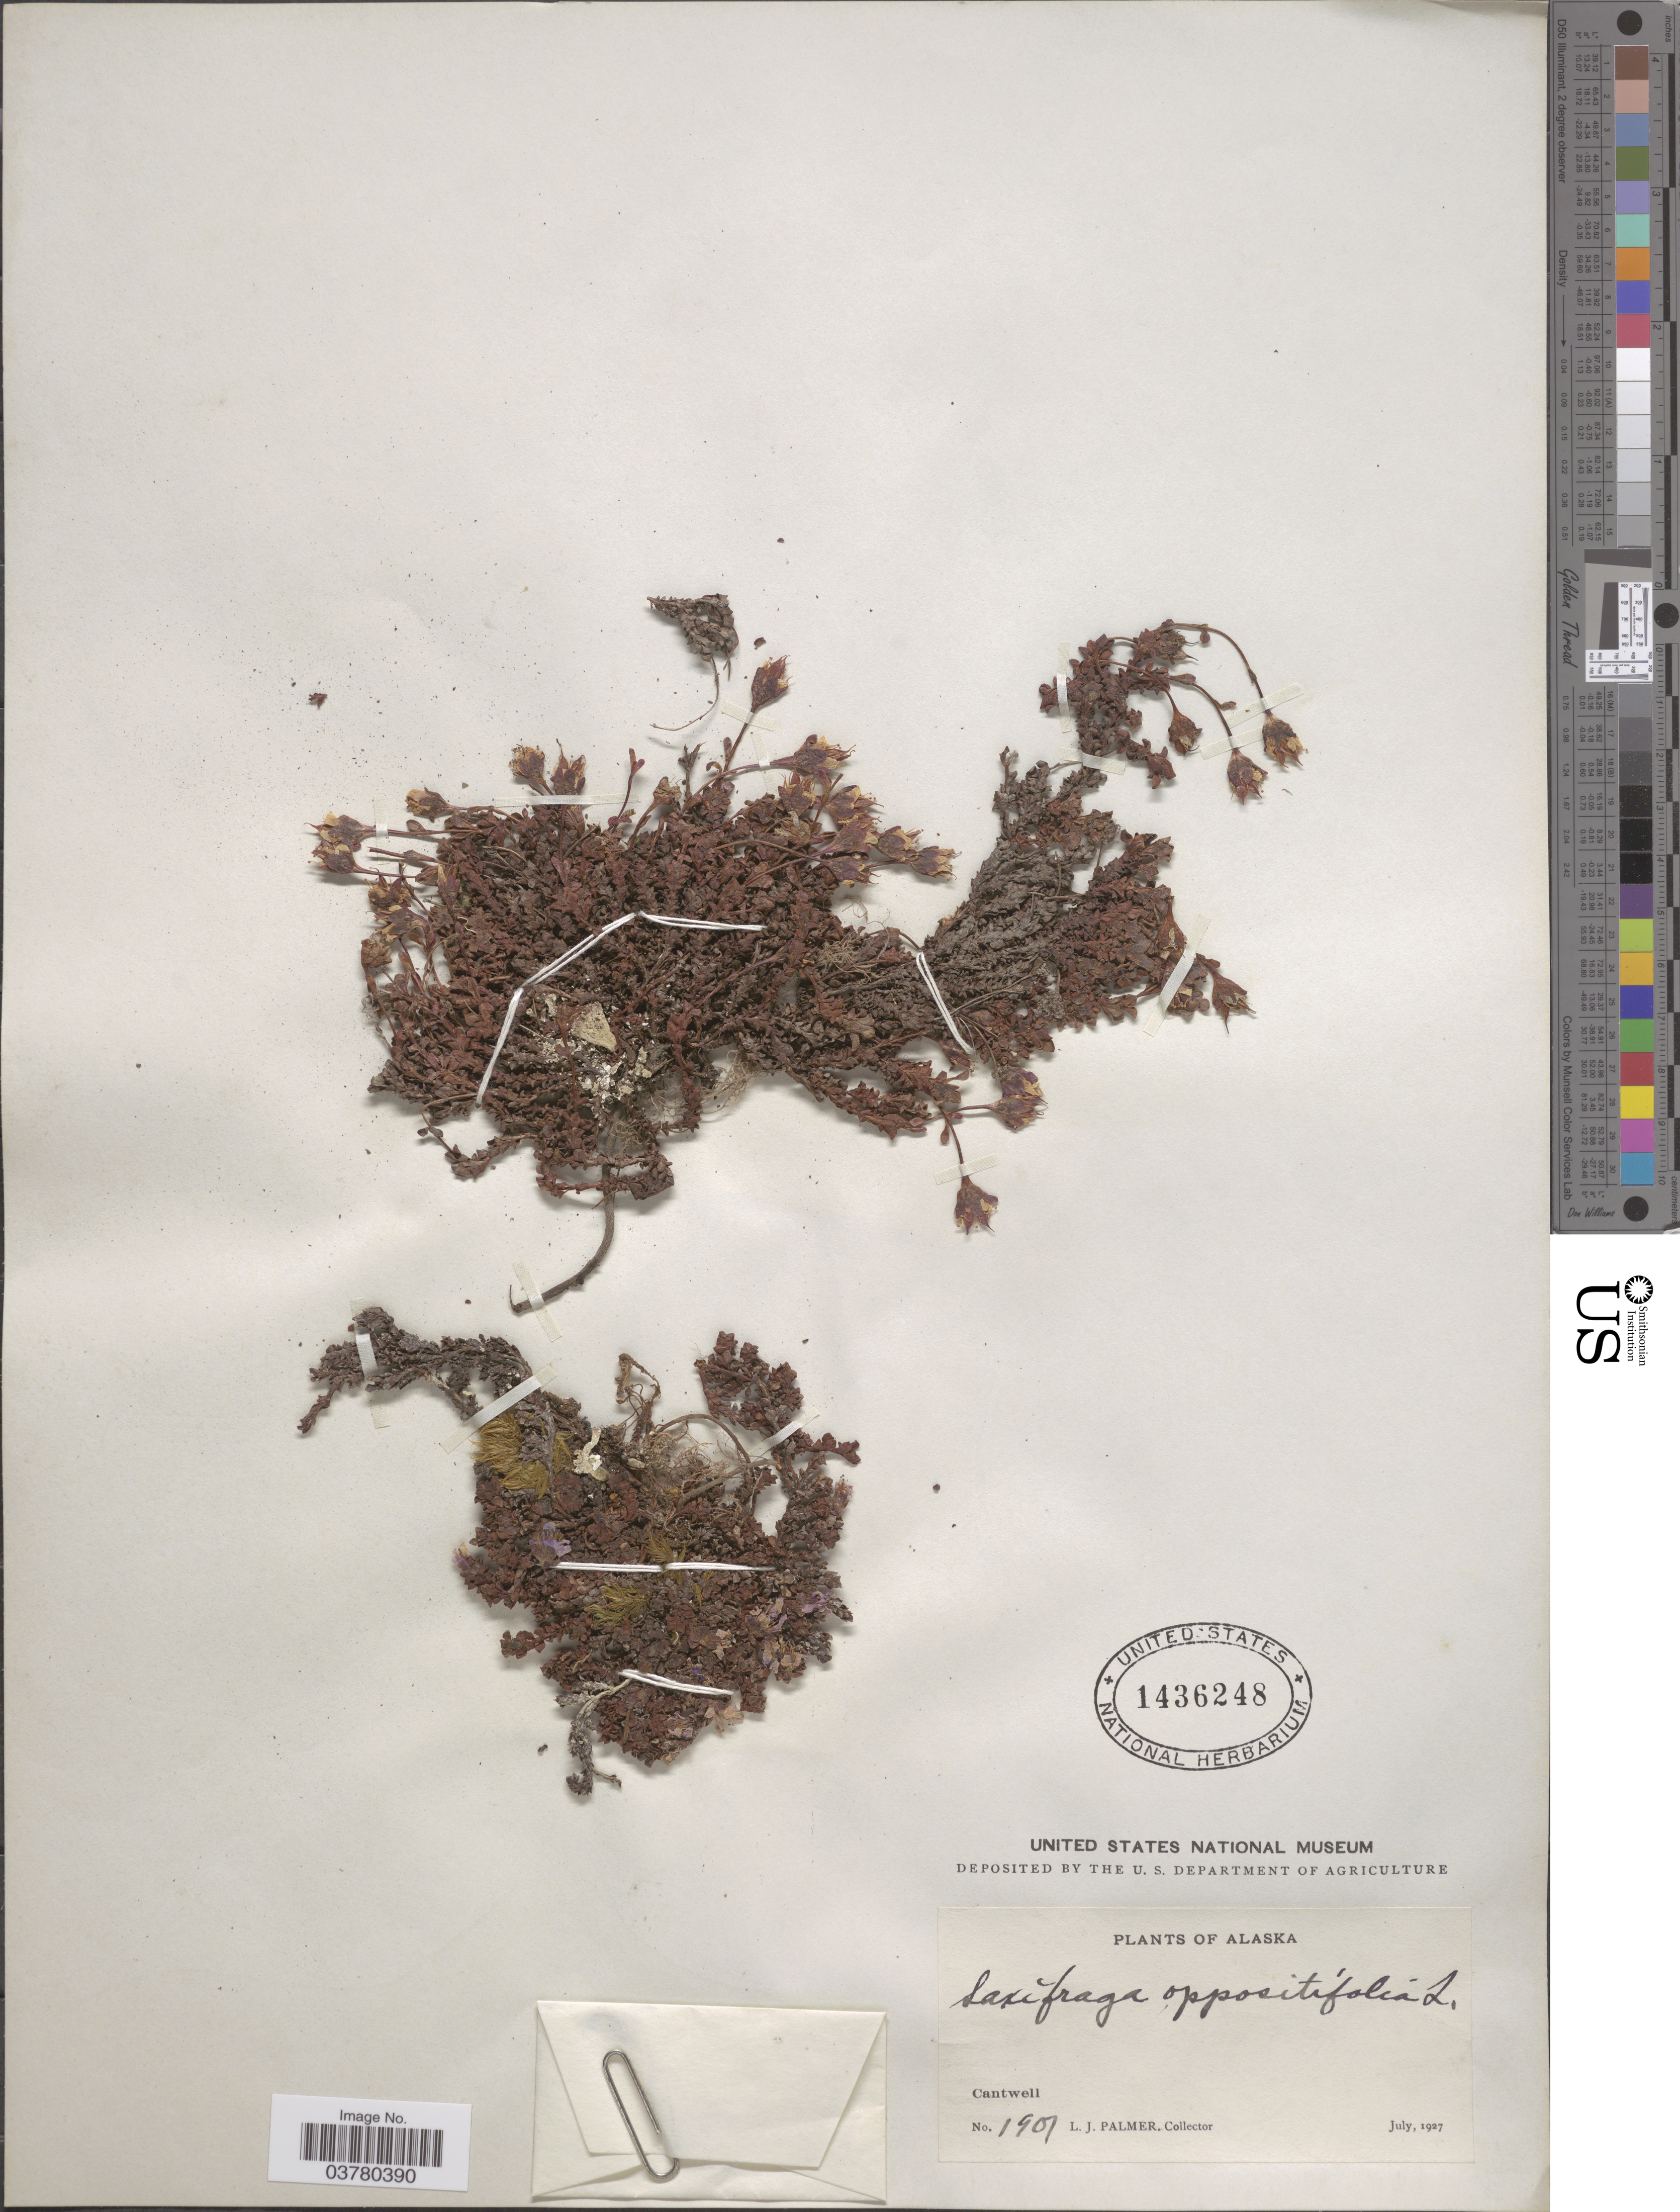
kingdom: Plantae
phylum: Tracheophyta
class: Magnoliopsida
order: Saxifragales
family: Saxifragaceae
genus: Saxifraga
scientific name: Saxifraga oppositifolia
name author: L.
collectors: L. J. Palmer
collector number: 1907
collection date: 1927-07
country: United States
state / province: Alaska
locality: Cantwell.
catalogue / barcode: US 1436248